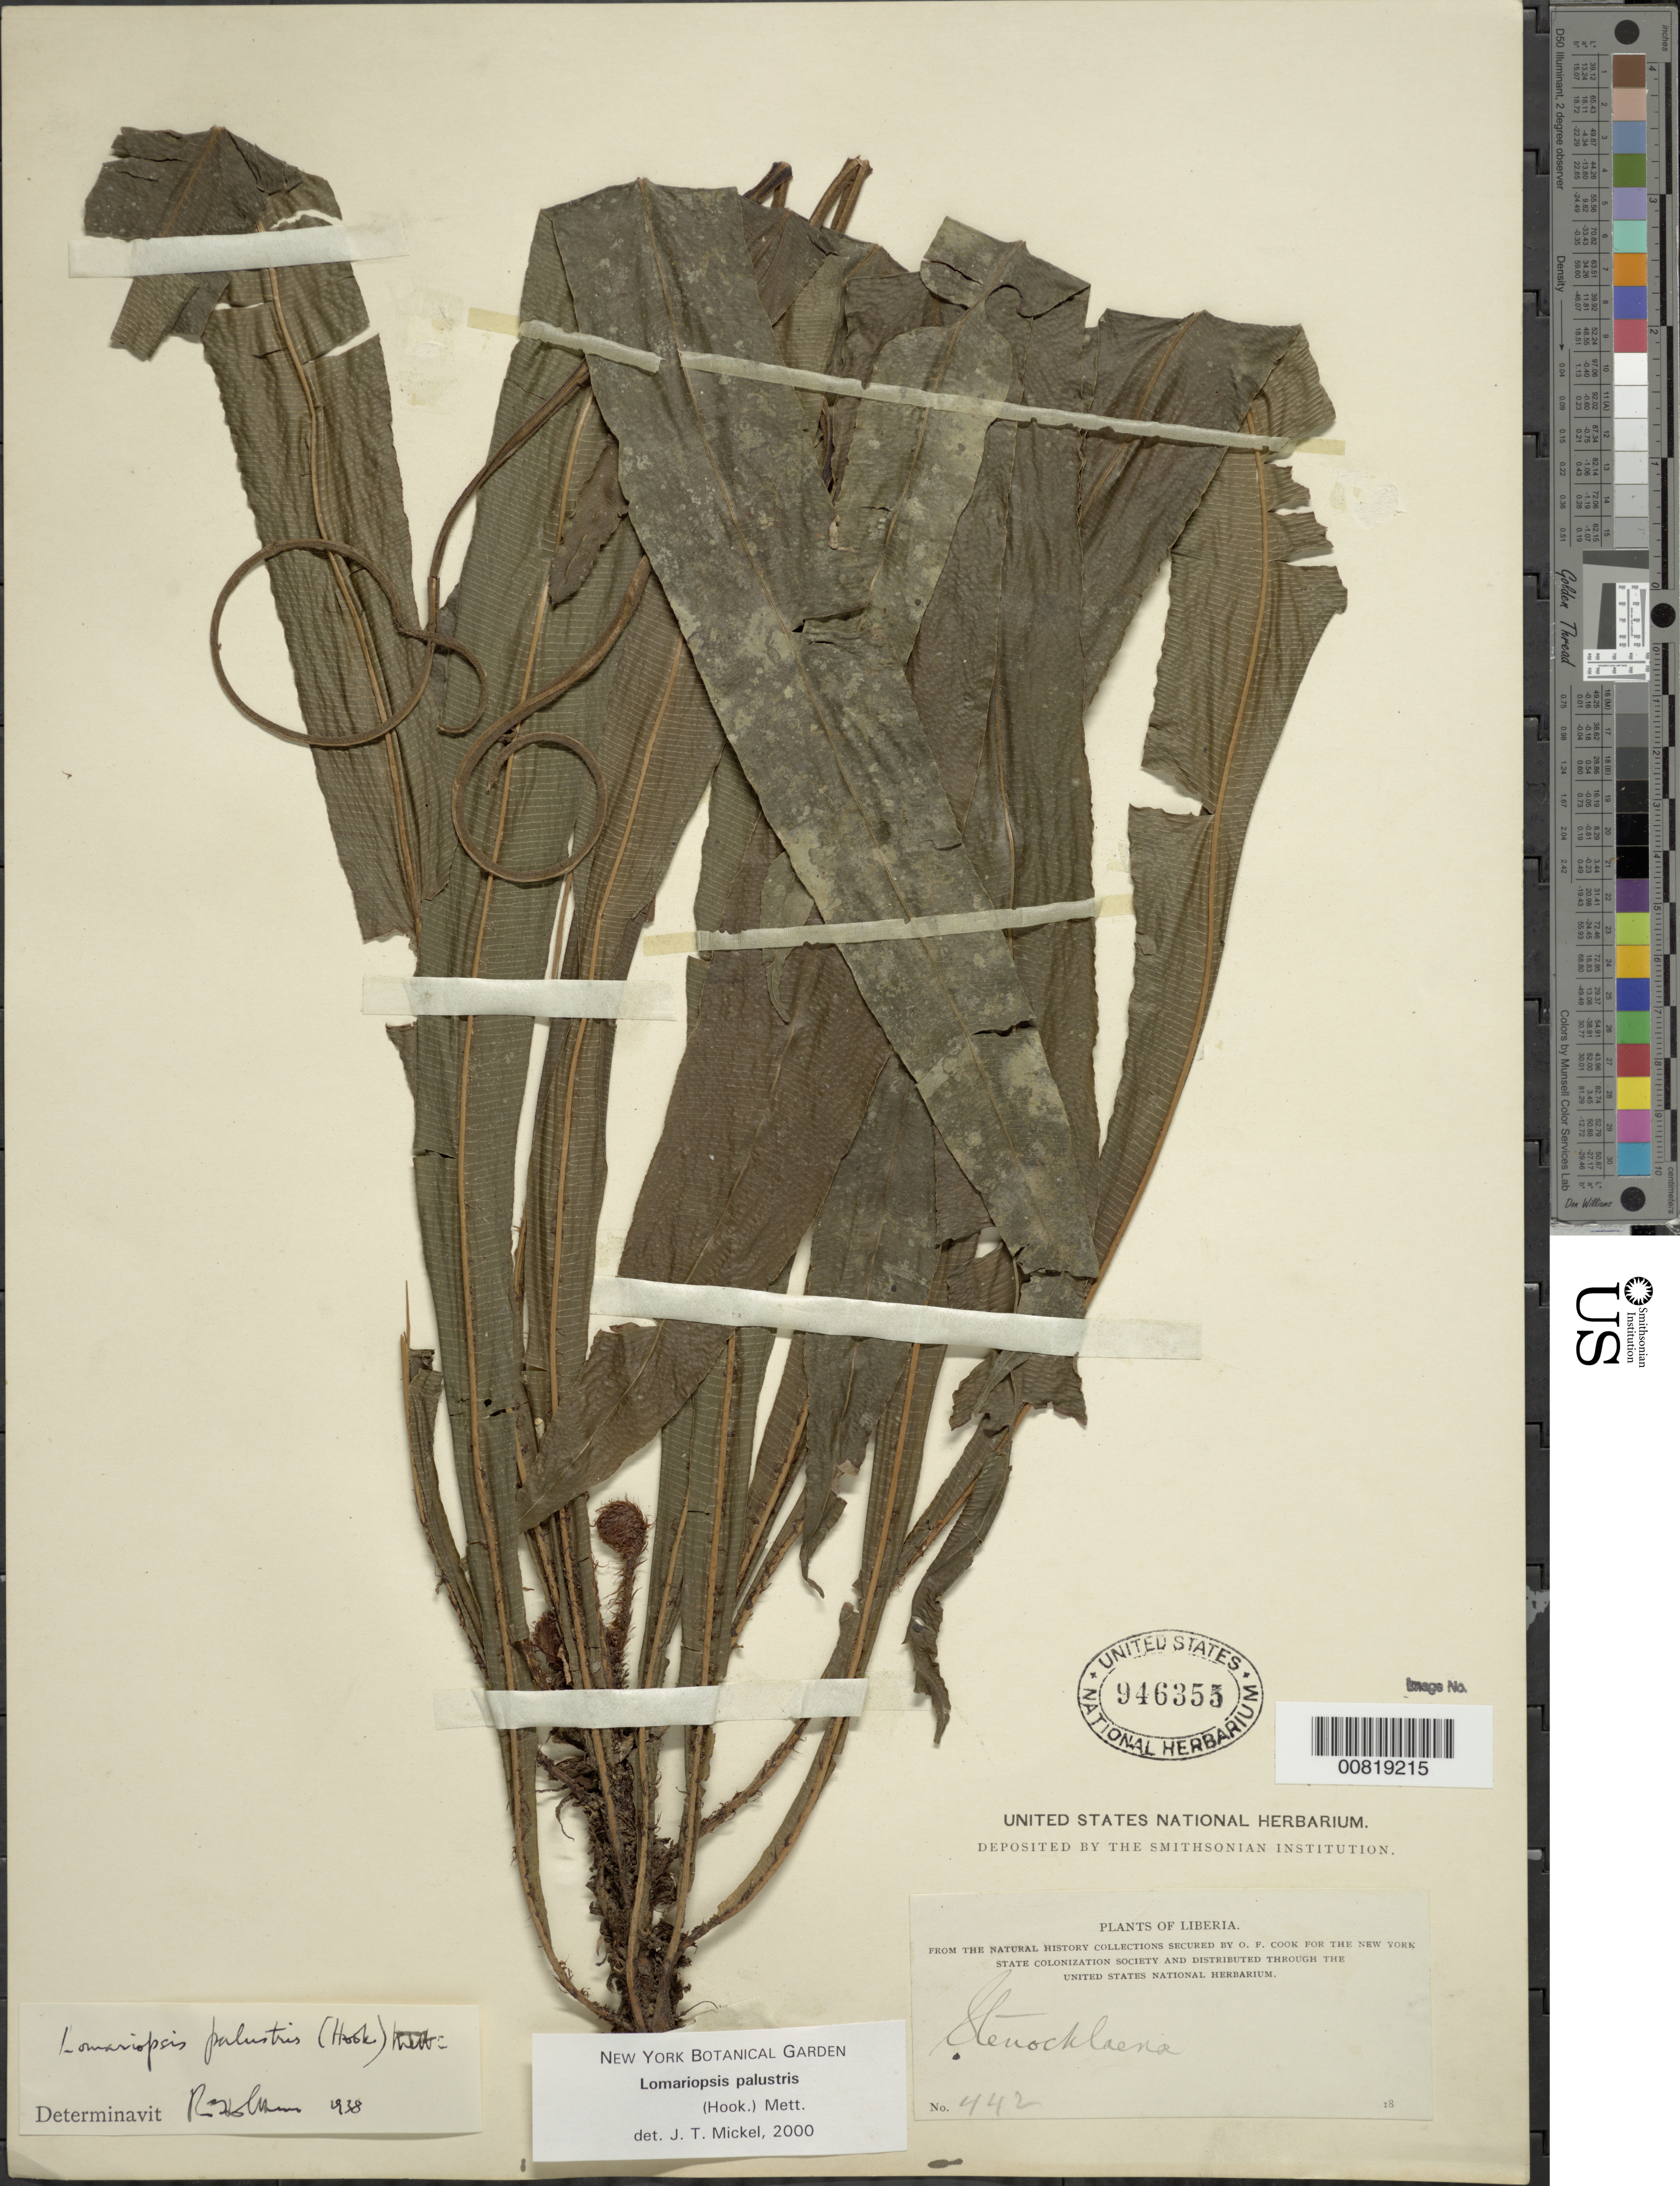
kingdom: Plantae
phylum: Tracheophyta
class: Polypodiopsida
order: Polypodiales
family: Lomariopsidaceae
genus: Lomariopsis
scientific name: Lomariopsis palustris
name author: (Hook.) Mett.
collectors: O. F. Cook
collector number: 442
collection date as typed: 18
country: Liberia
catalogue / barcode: US 946355